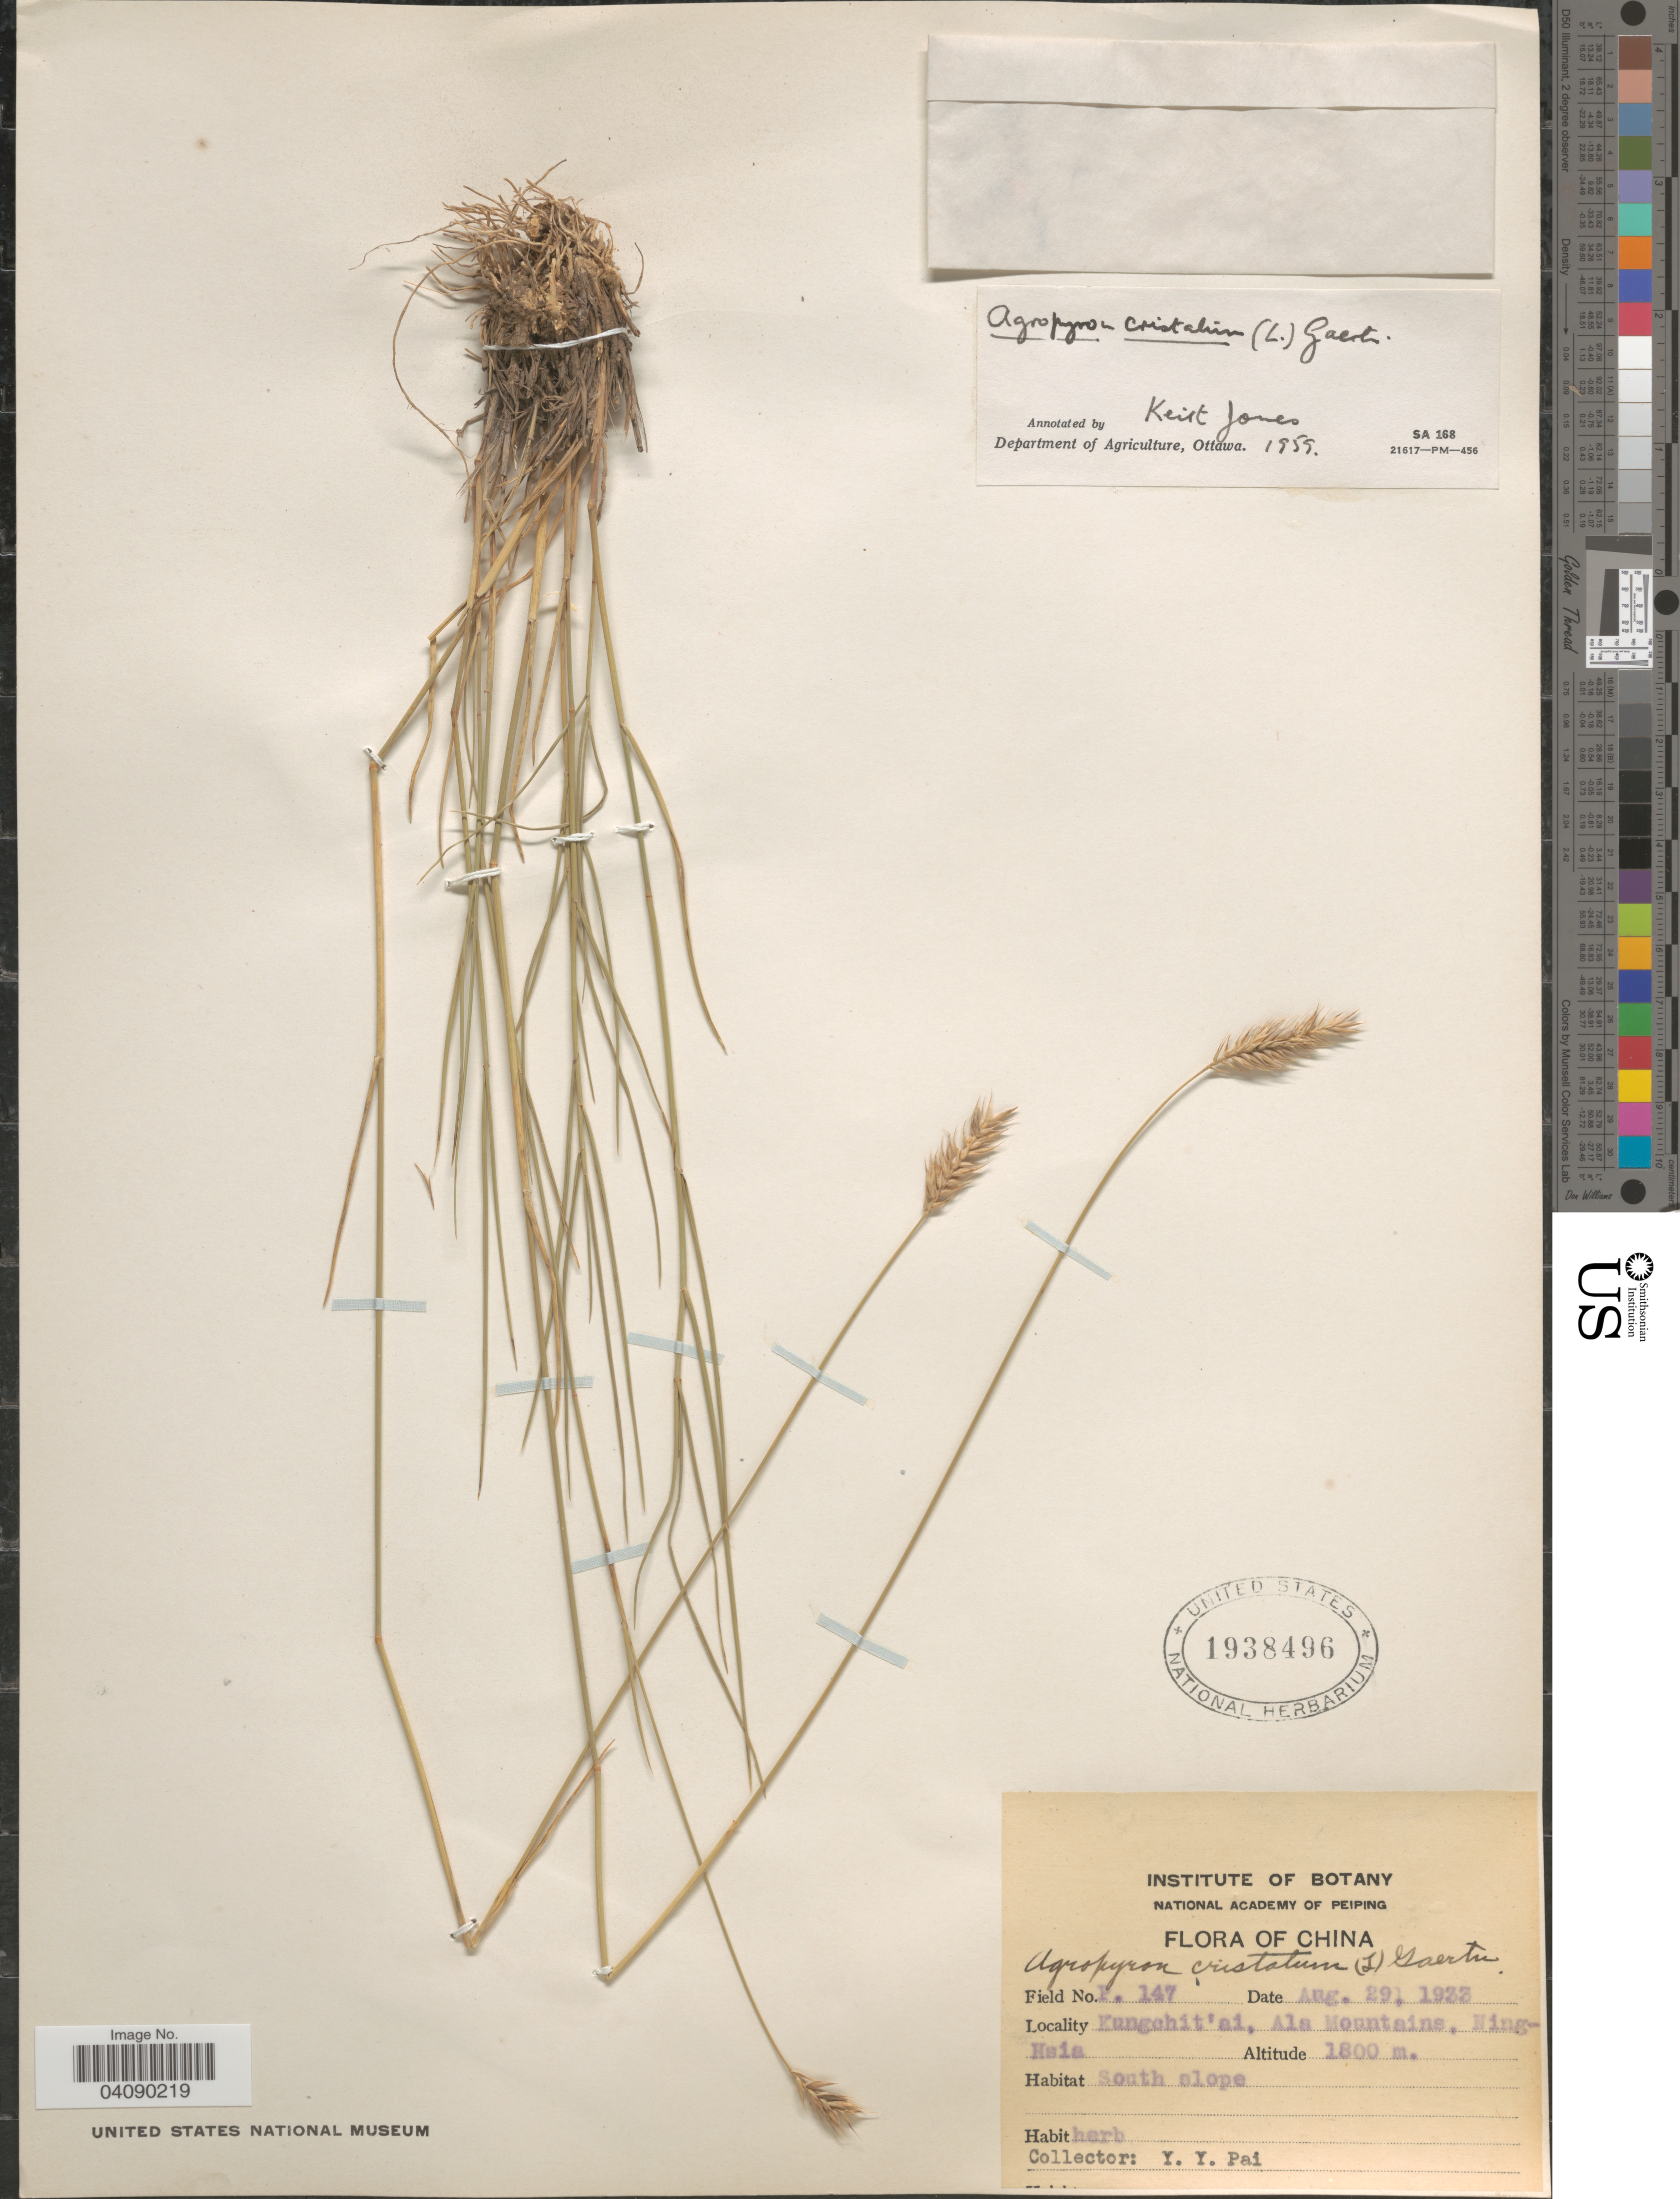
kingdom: Plantae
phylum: Tracheophyta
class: Liliopsida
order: Poales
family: Poaceae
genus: Agropyron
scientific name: Agropyron cristatum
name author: (L.) Gaertn.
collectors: Y. Pai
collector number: P.147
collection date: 1933-08-29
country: China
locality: Kungchit'al, Ala Mountains. Ning-Hsia. South slope.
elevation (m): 1800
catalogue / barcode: US 1938496